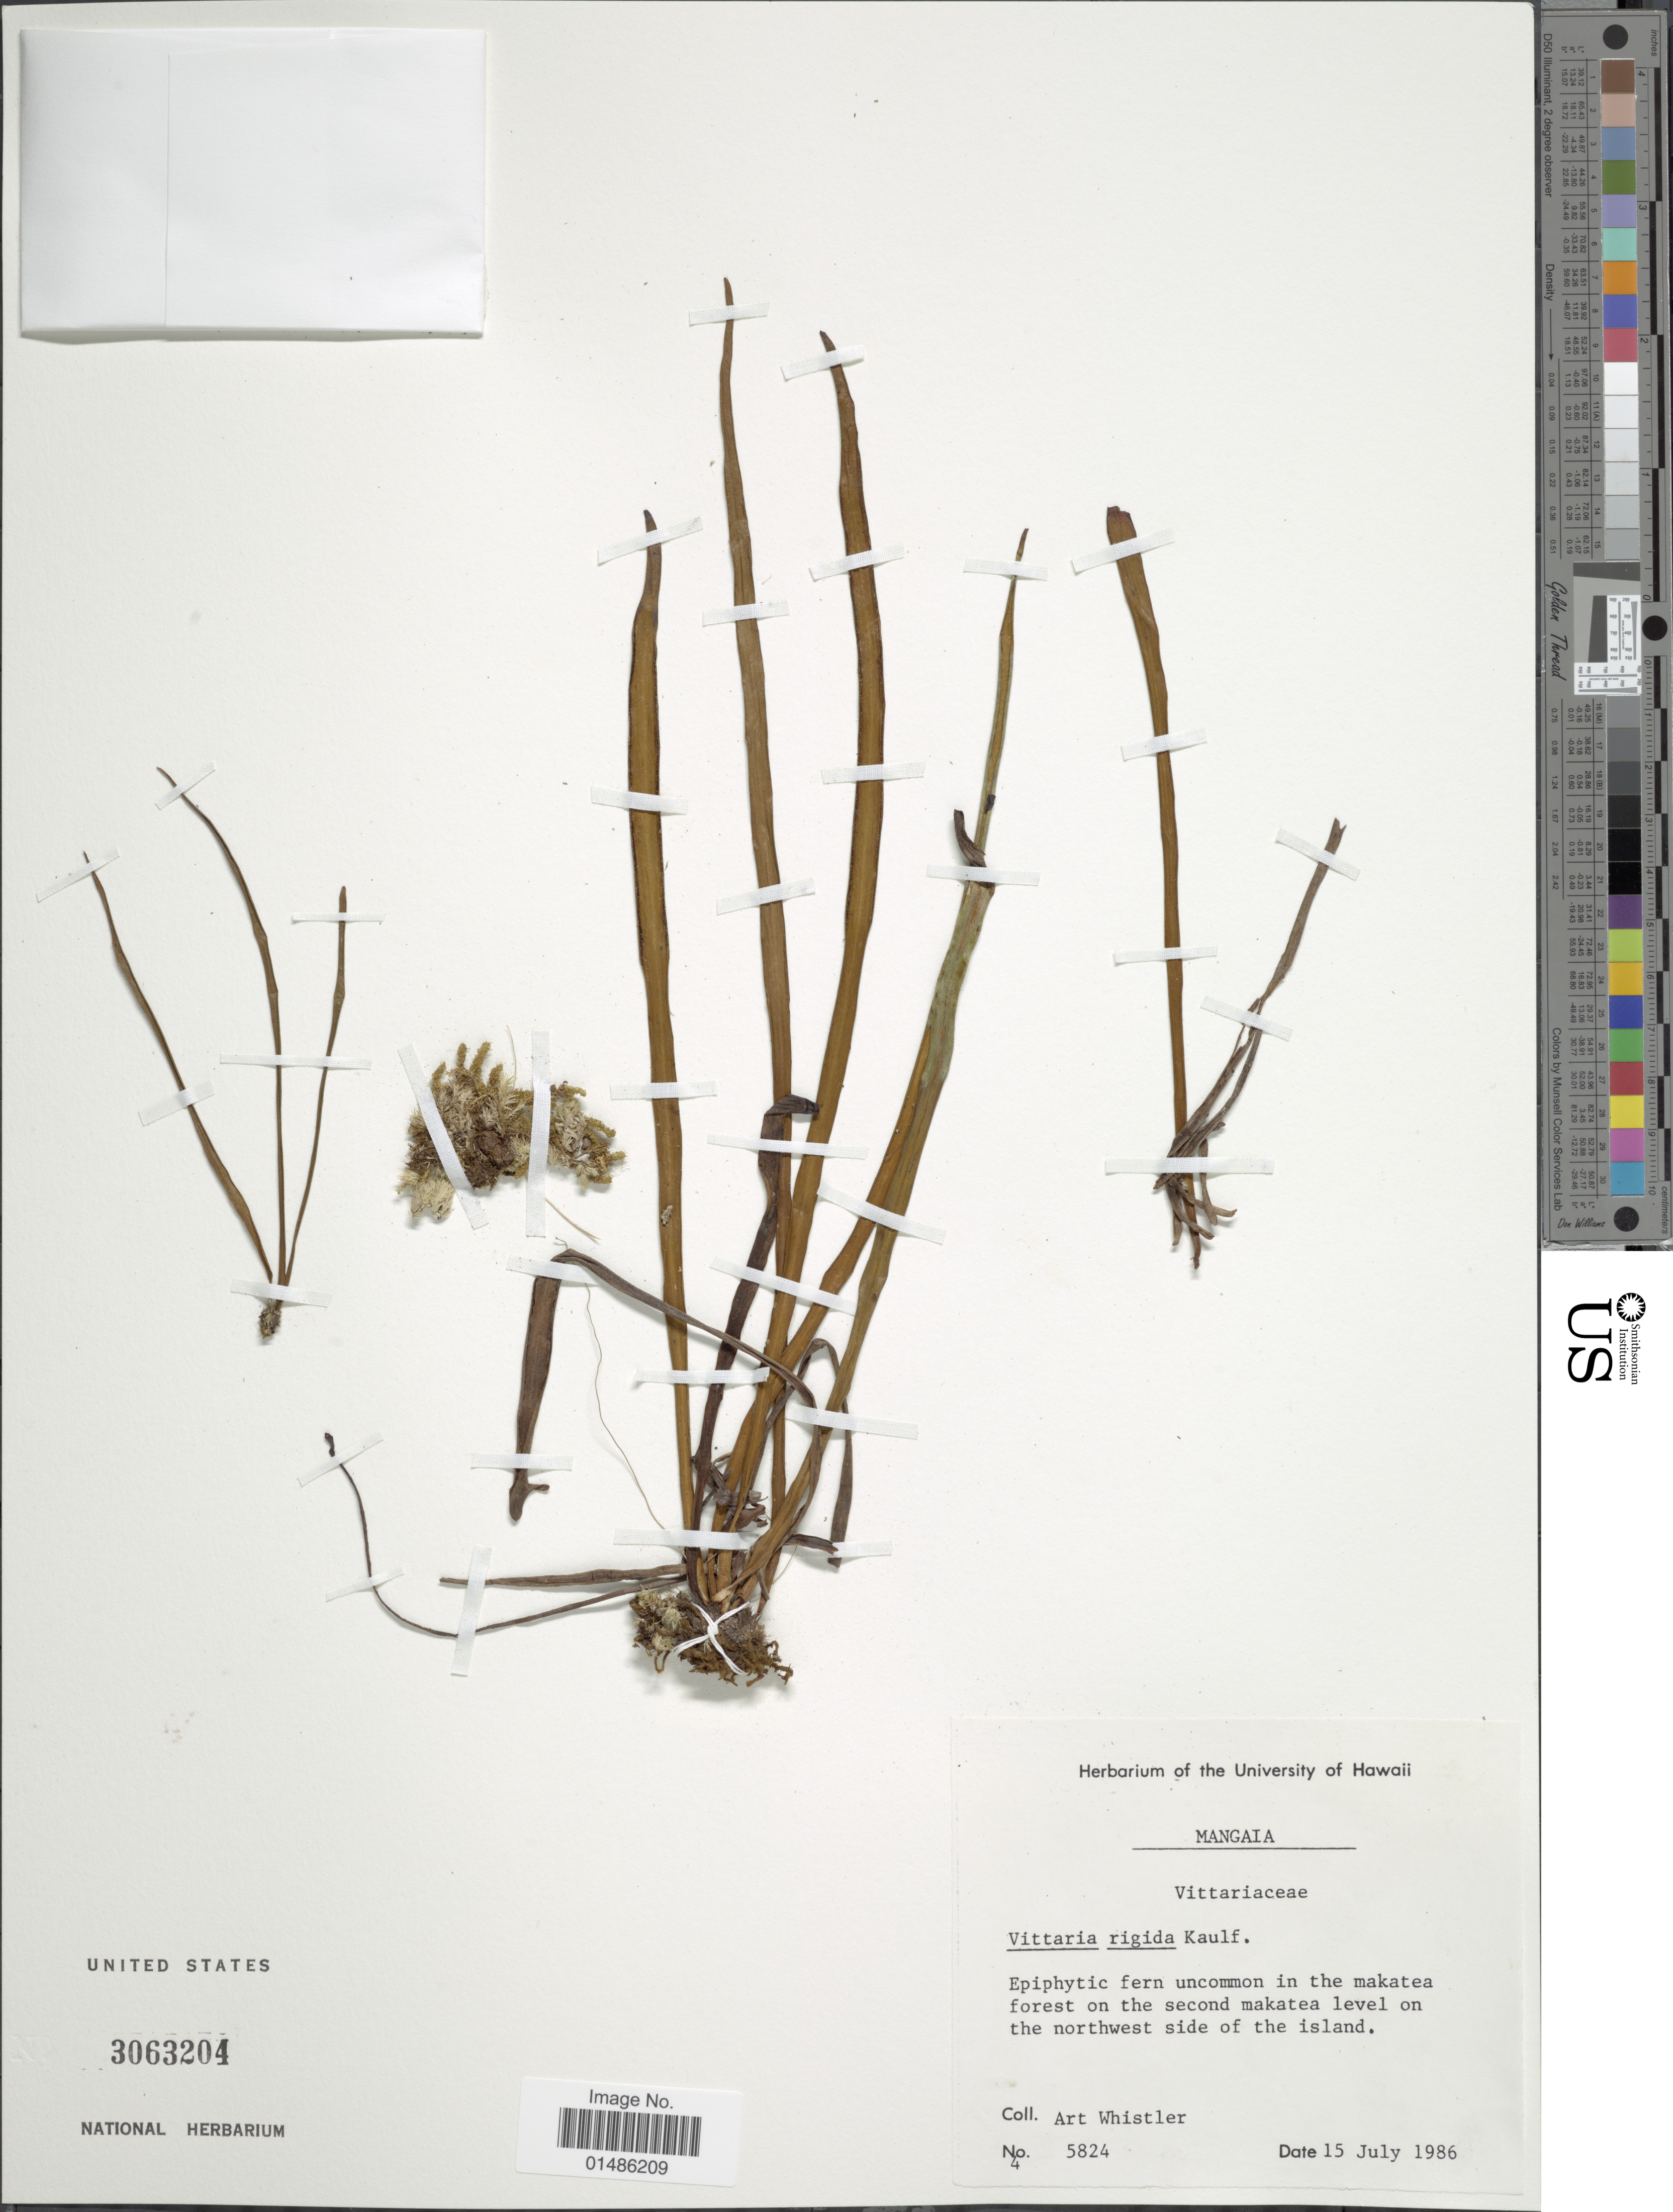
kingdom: Plantae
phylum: Tracheophyta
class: Polypodiopsida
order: Polypodiales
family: Pteridaceae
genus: Haplopteris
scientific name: Haplopteris elongata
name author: (Sw.) Crane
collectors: A. Whistler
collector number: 5824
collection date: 1986-07-15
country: Cook Islands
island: Mangaia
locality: Epiphytic fern uncommon in the makatea forest on the second makatea level on the northwest side of the island.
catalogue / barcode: US 3063204